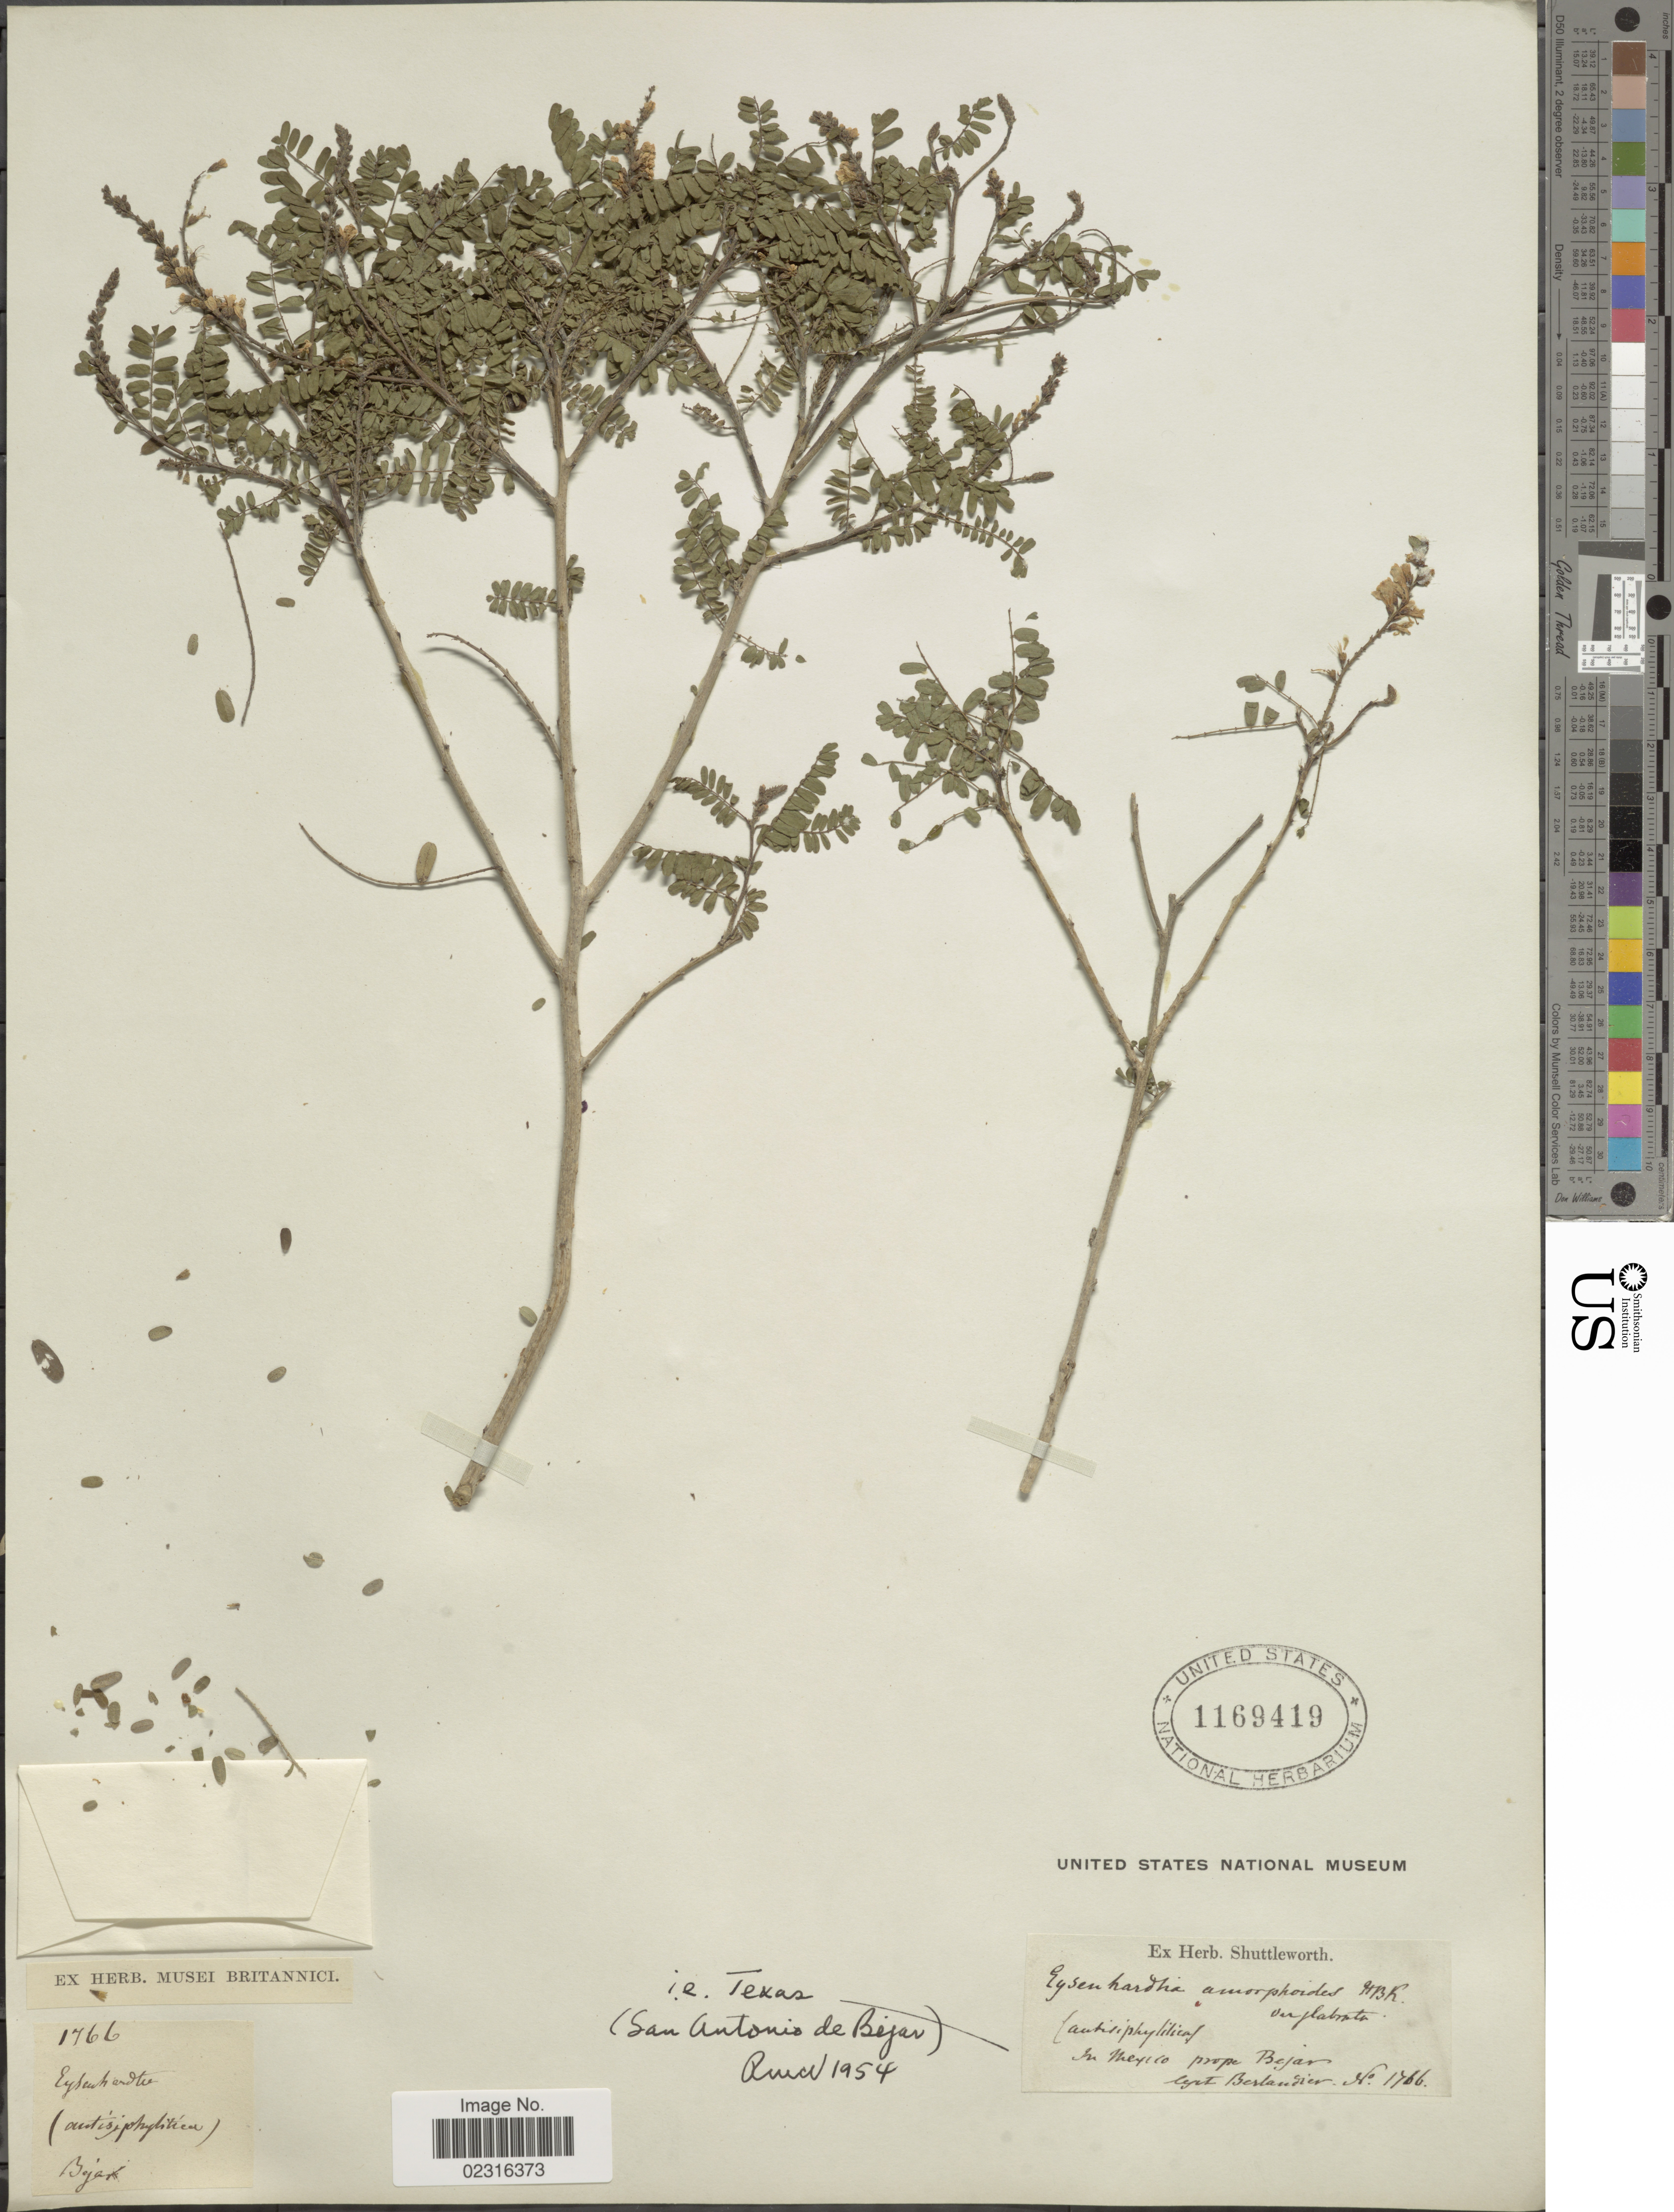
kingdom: Plantae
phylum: Tracheophyta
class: Magnoliopsida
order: Fabales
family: Fabaceae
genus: Eysenhardtia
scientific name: Eysenhardtia texana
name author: Scheele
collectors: J. L. Berlandier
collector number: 1766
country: Mexico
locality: In Mexico prope Bejar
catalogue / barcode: US 1169419